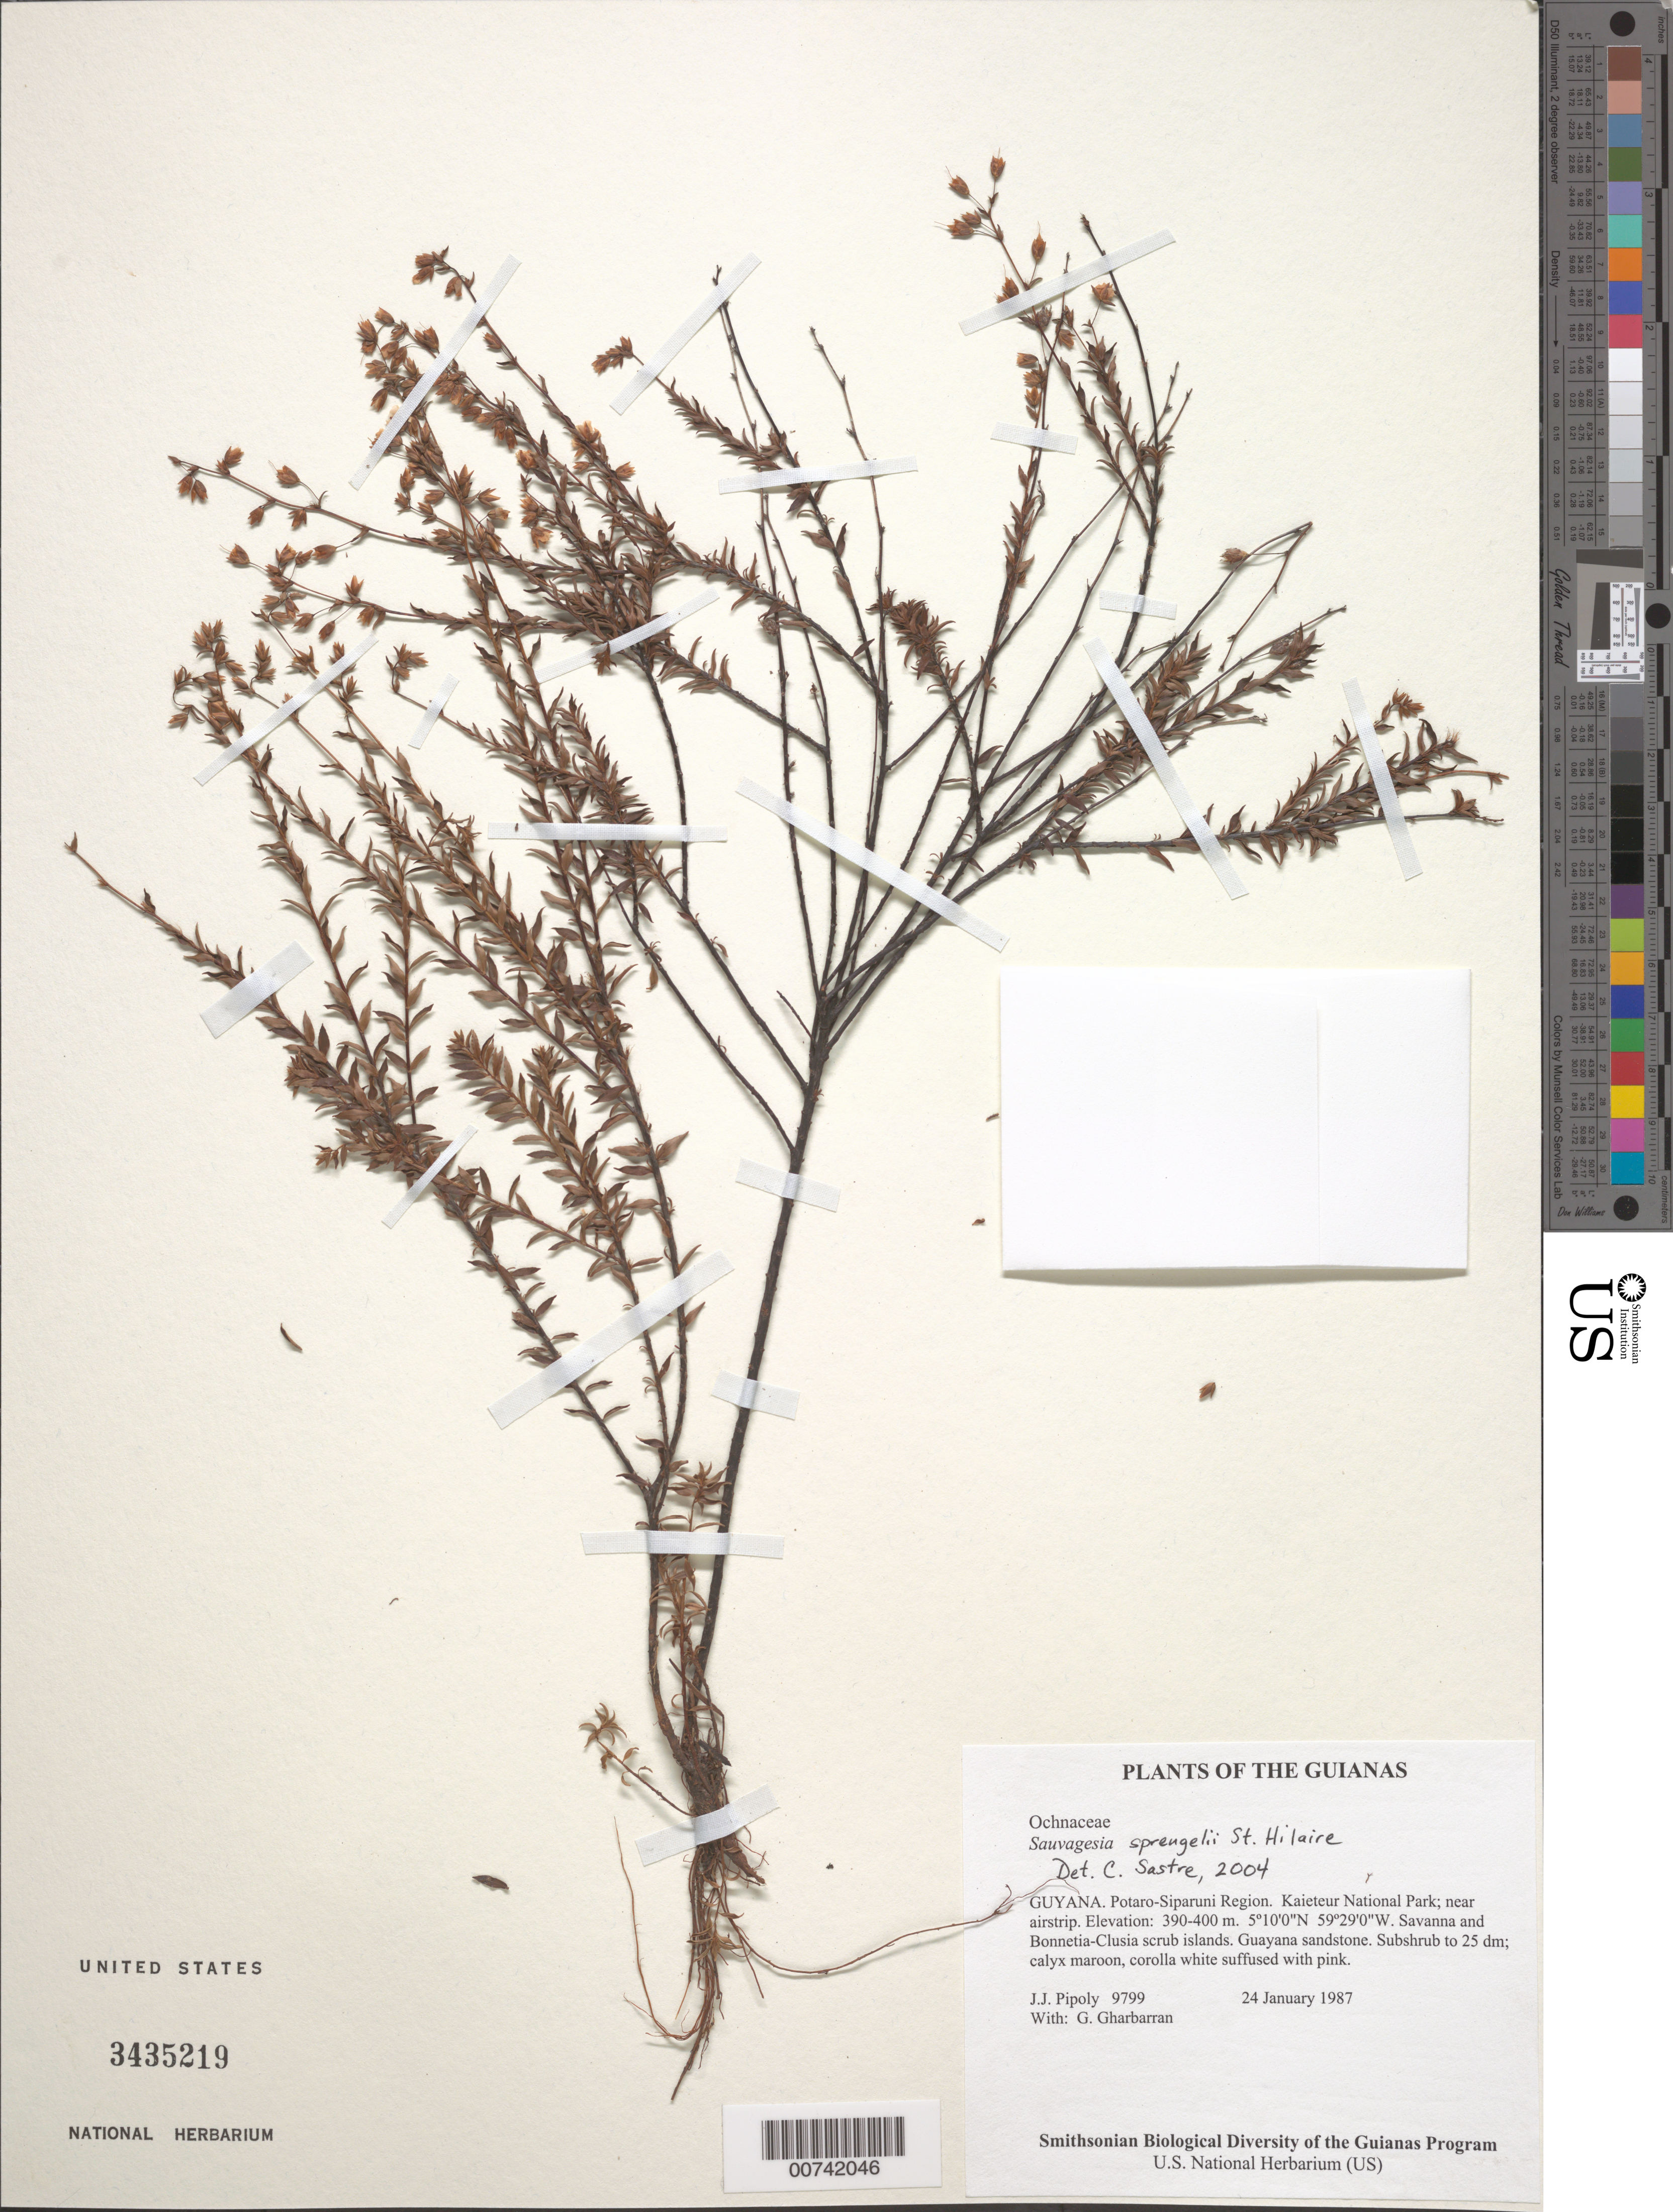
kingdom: Plantae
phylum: Tracheophyta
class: Magnoliopsida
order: Malpighiales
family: Ochnaceae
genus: Sauvagesia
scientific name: Sauvagesia sprengelii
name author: A. St.-Hil.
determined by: Sastre, C. H. L.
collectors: J. J. Pipoly & G. Gharbarran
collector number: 9799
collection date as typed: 24 January 1987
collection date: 1987-01-24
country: Guyana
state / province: Potaro-Siparuni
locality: Kaieteur National Park; near airstrip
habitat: Savanna and Bonnetia-Clusia scrub islands. Guayana sandstone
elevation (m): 390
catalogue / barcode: US 3435219